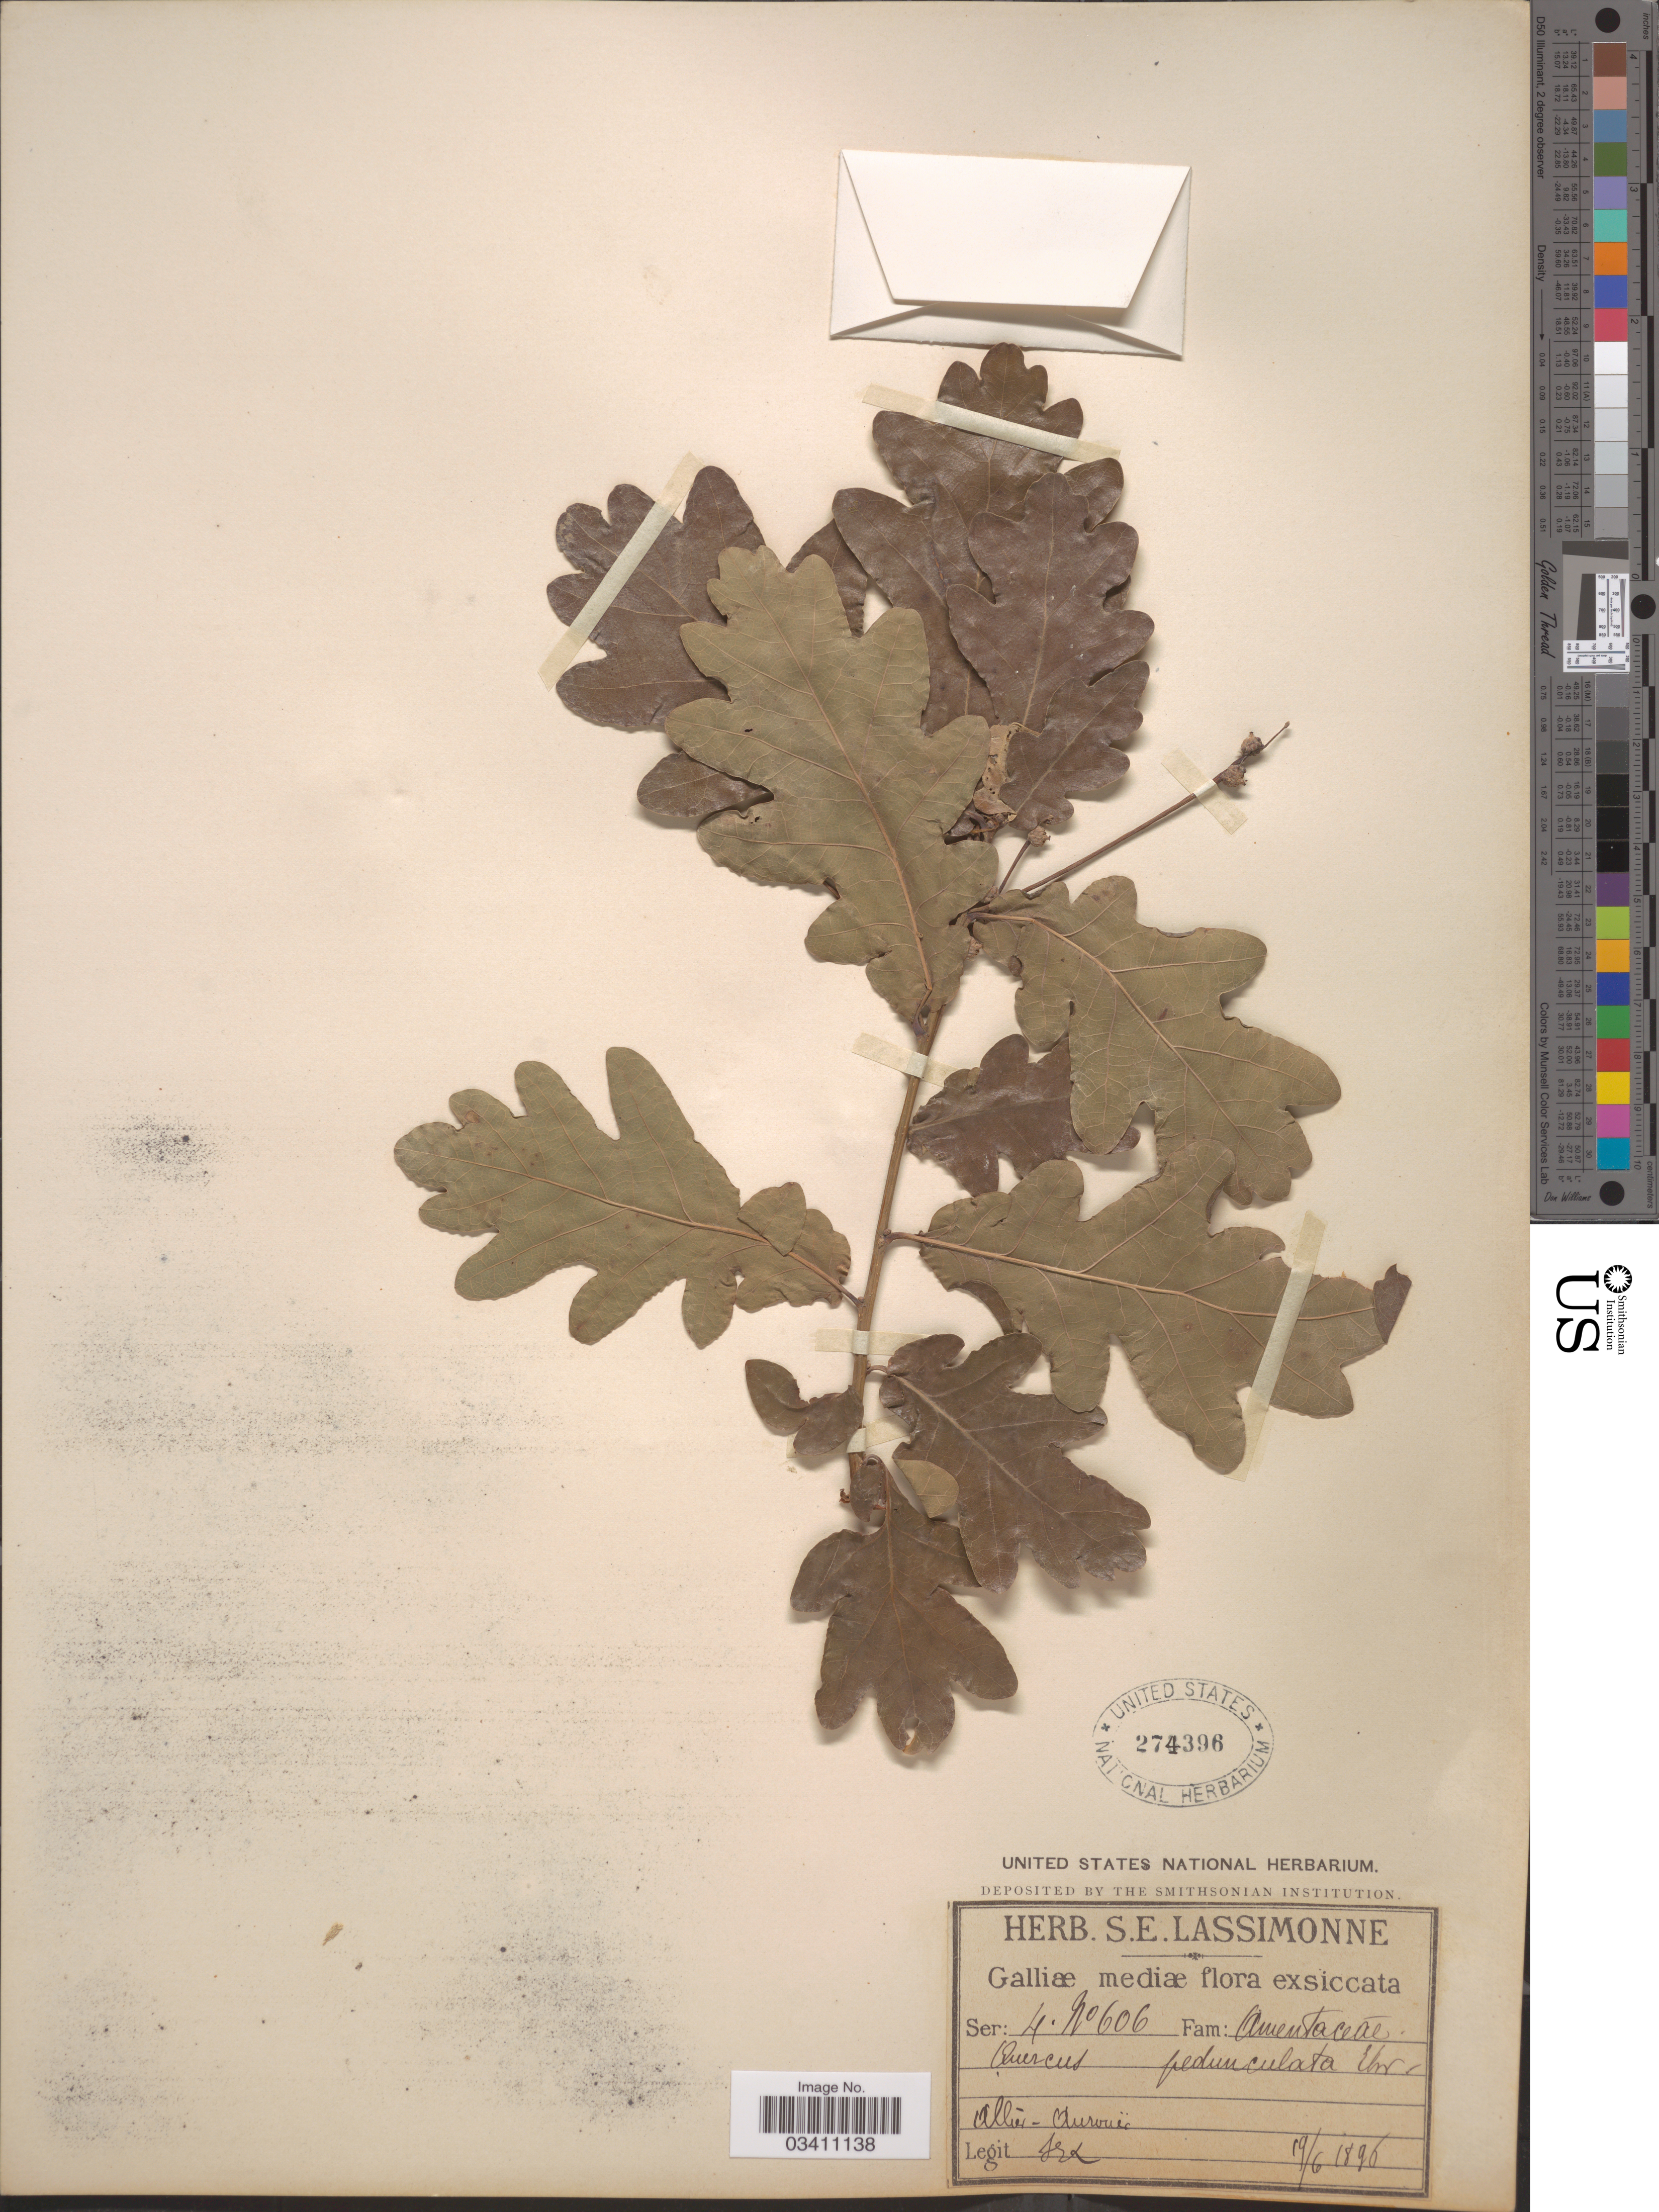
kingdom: Plantae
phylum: Tracheophyta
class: Magnoliopsida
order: Fagales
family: Fagaceae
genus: Quercus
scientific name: Quercus robur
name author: L.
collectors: S. Lassimonne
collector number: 4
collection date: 1896-06-19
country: France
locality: Galliæ mediæ. Allier - Aurouër.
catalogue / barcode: US 274396